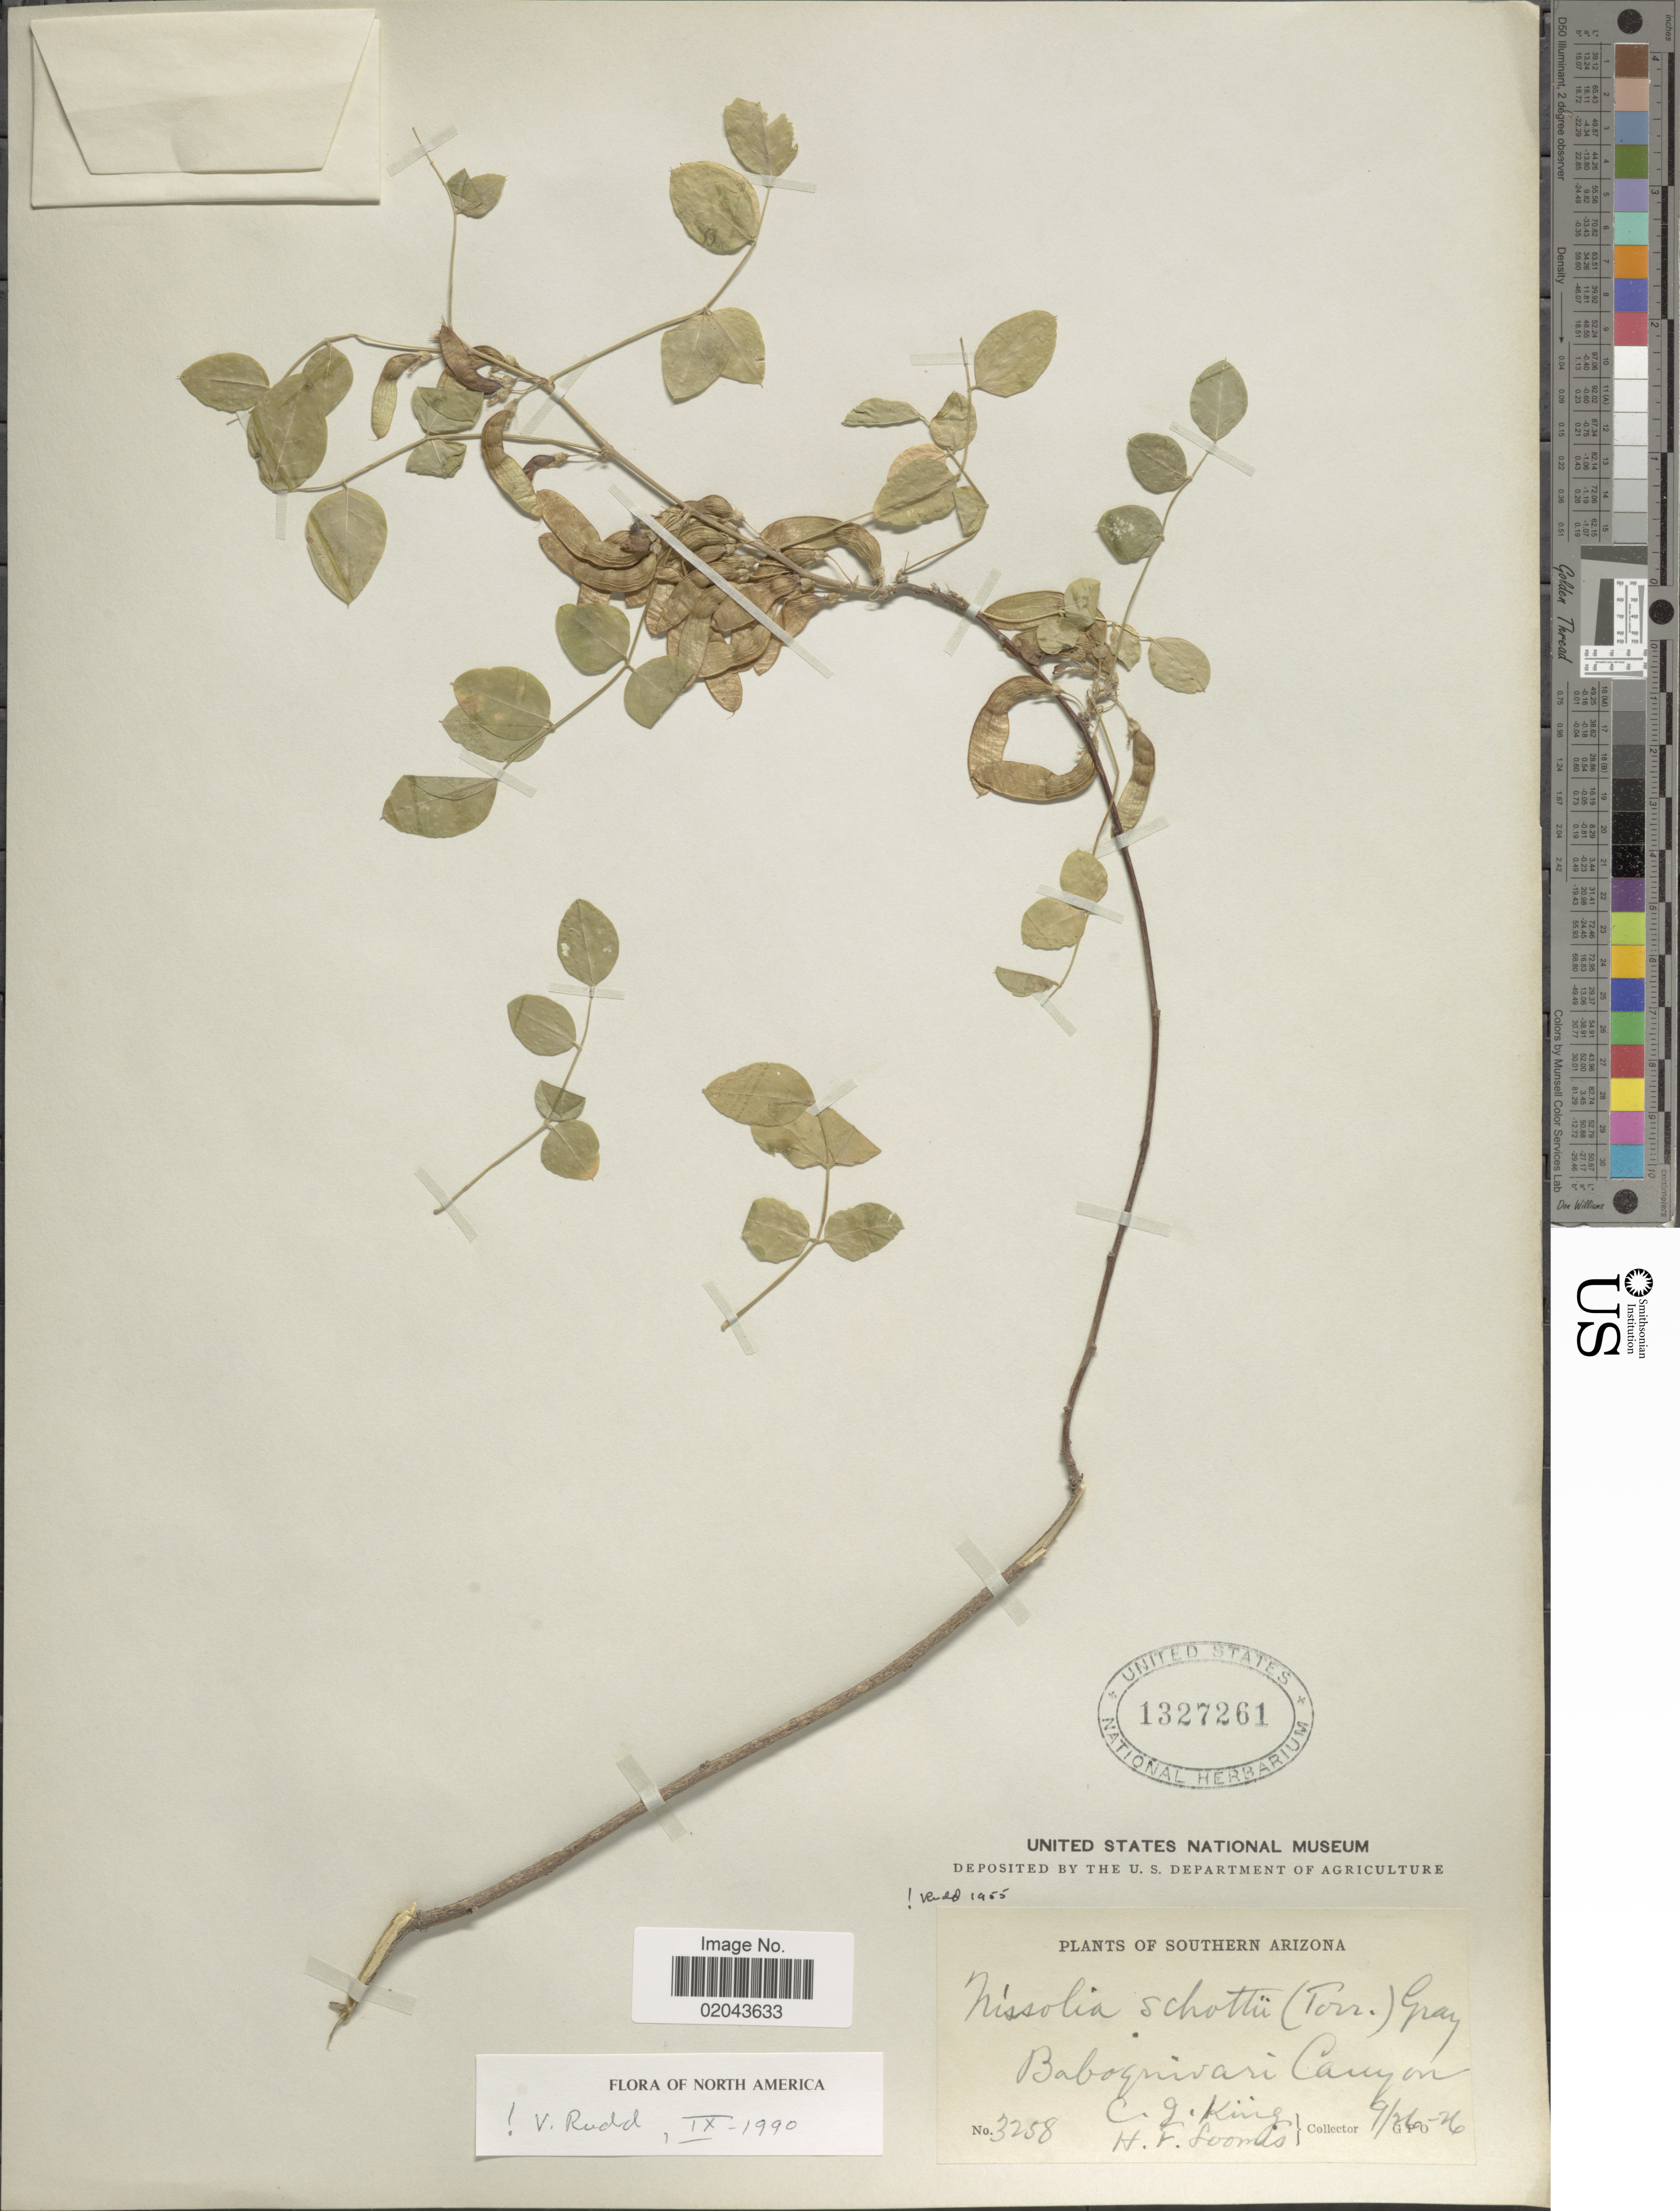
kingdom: Plantae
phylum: Tracheophyta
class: Magnoliopsida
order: Fabales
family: Fabaceae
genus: Nissolia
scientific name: Nissolia schottii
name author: A. Gray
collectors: C. J. King & H. F. Loomis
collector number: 3258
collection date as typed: Transcribed d/m/y: 26/9/26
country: United States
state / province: Arizona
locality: Southern Arziona, Baboquivari Canyon.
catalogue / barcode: US 1327261